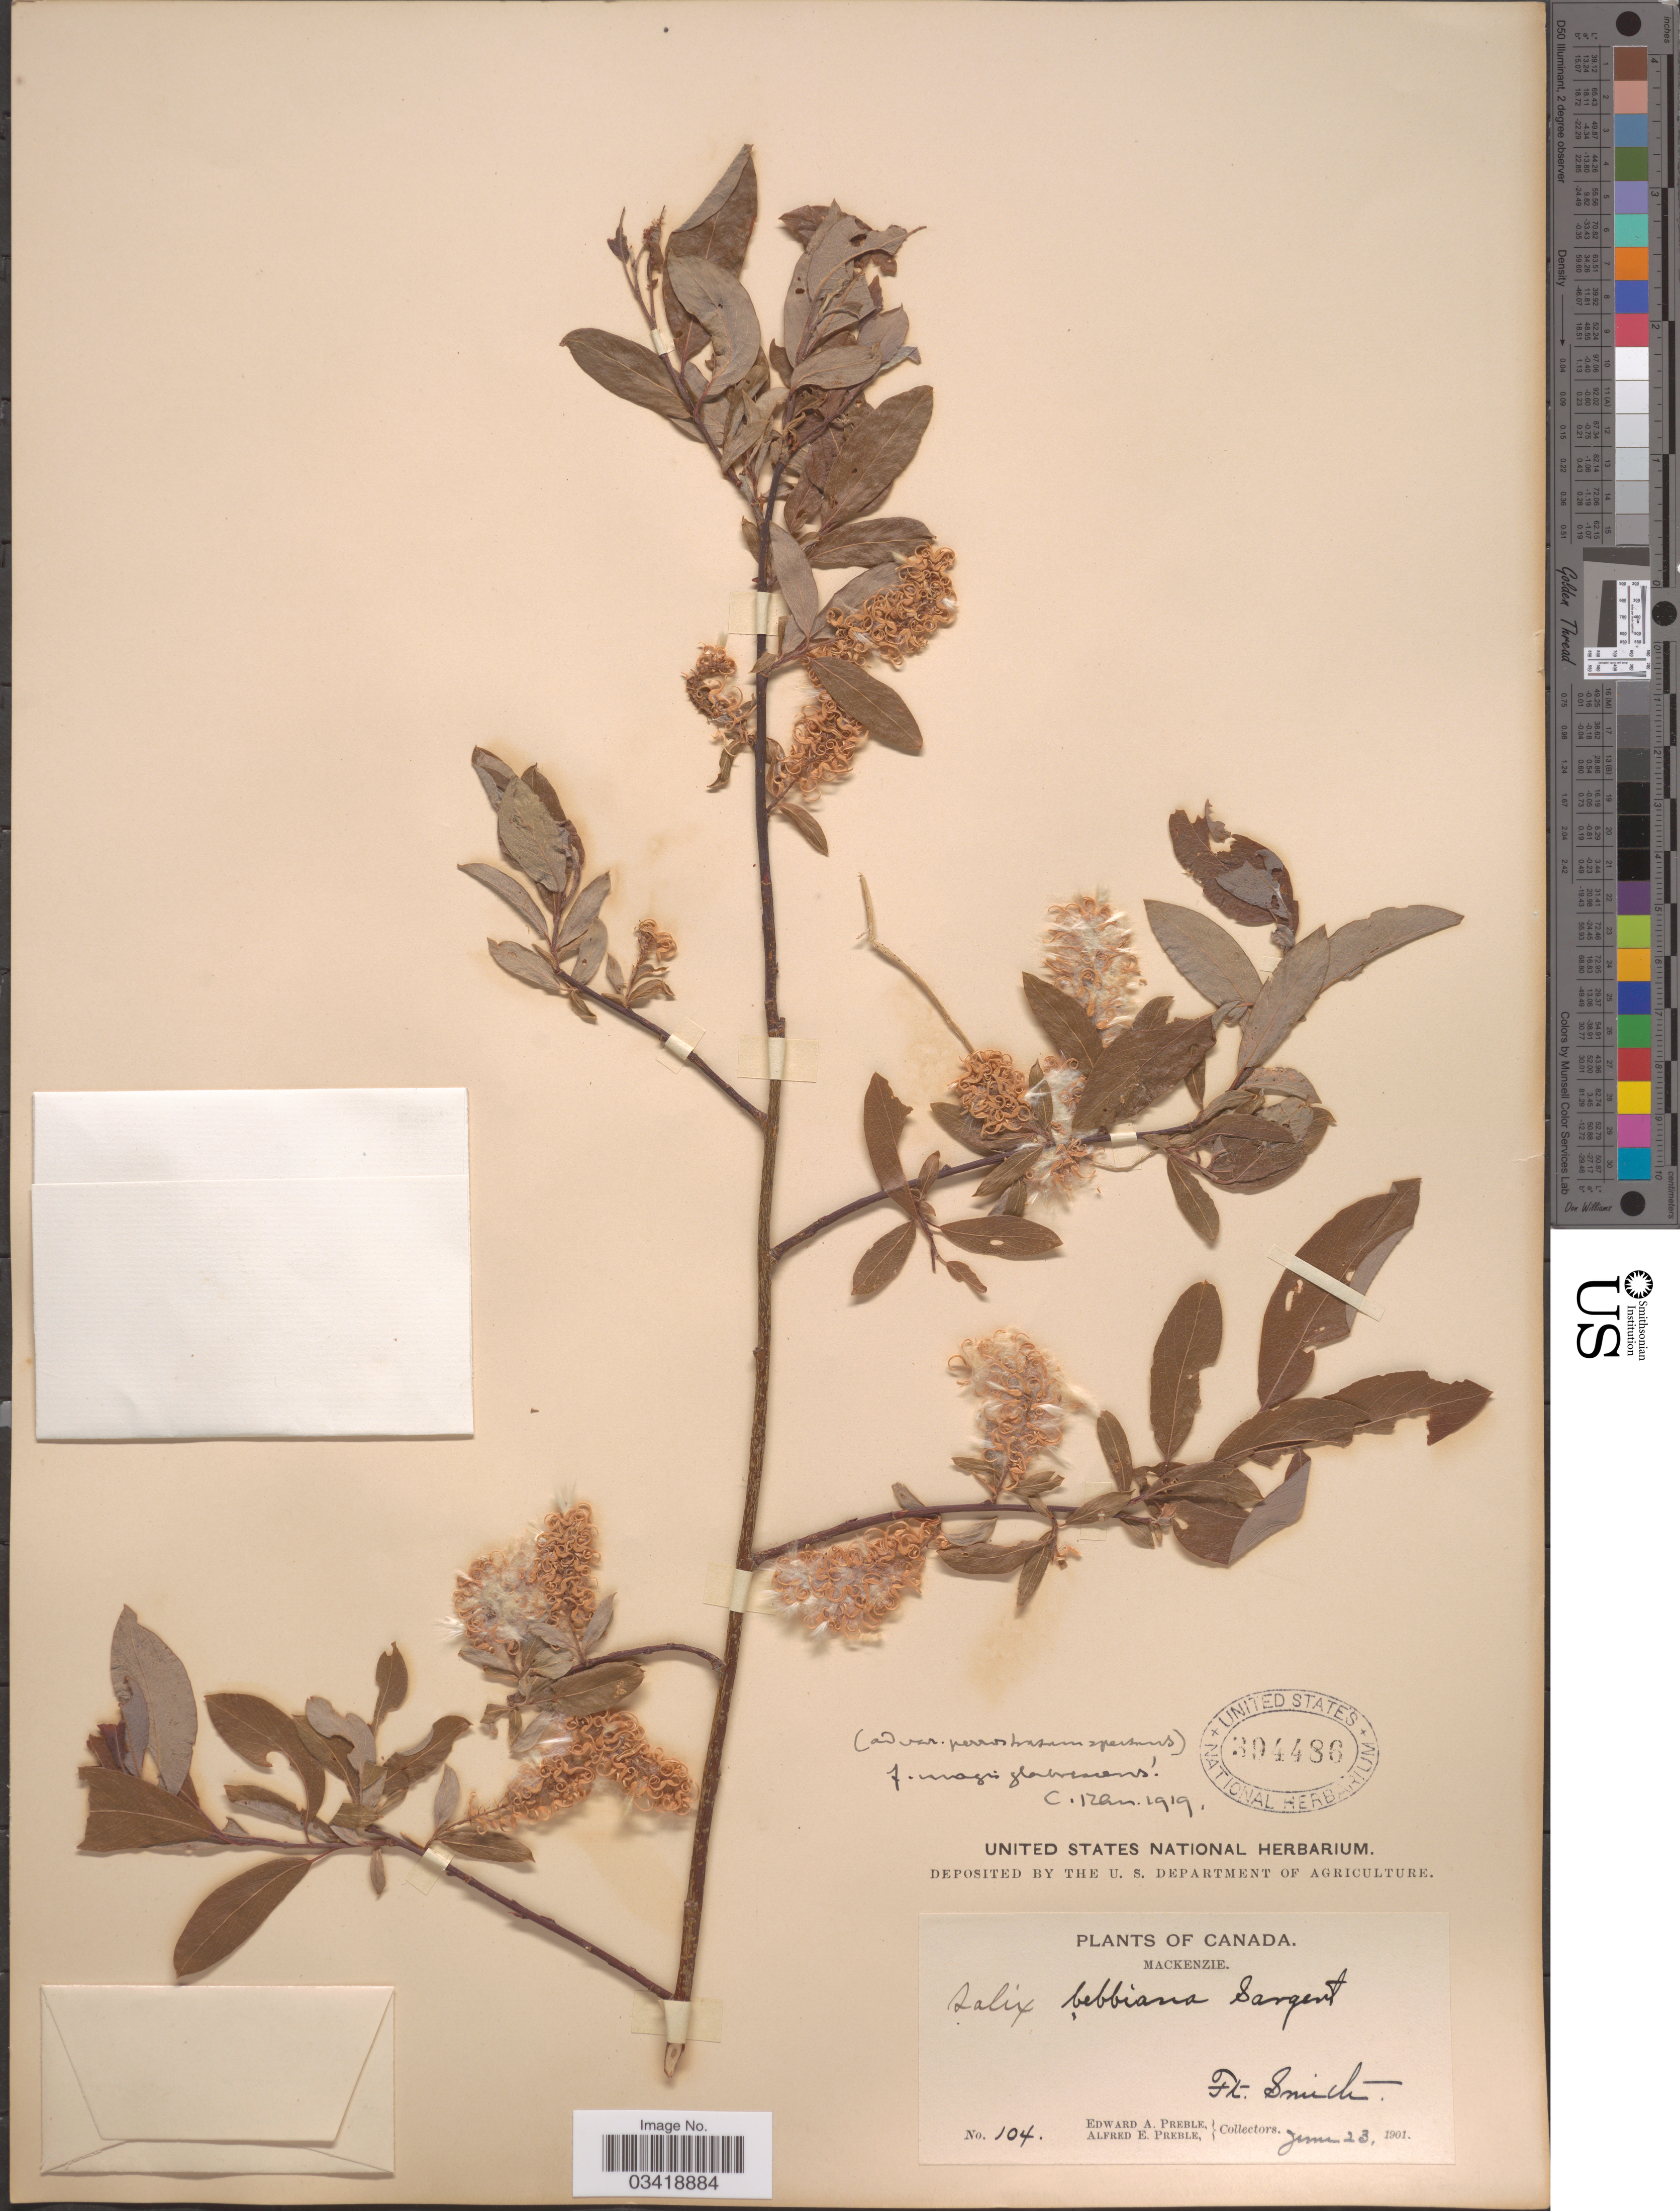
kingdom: Plantae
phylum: Tracheophyta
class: Magnoliopsida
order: Malpighiales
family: Salicaceae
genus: Salix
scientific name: Salix bebbiana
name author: Sarg.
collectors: E. Preble & A. Preble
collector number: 104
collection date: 1901-06-23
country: Canada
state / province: Northwest Territories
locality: Mackenzie. Ft. Smith.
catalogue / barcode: US 394486